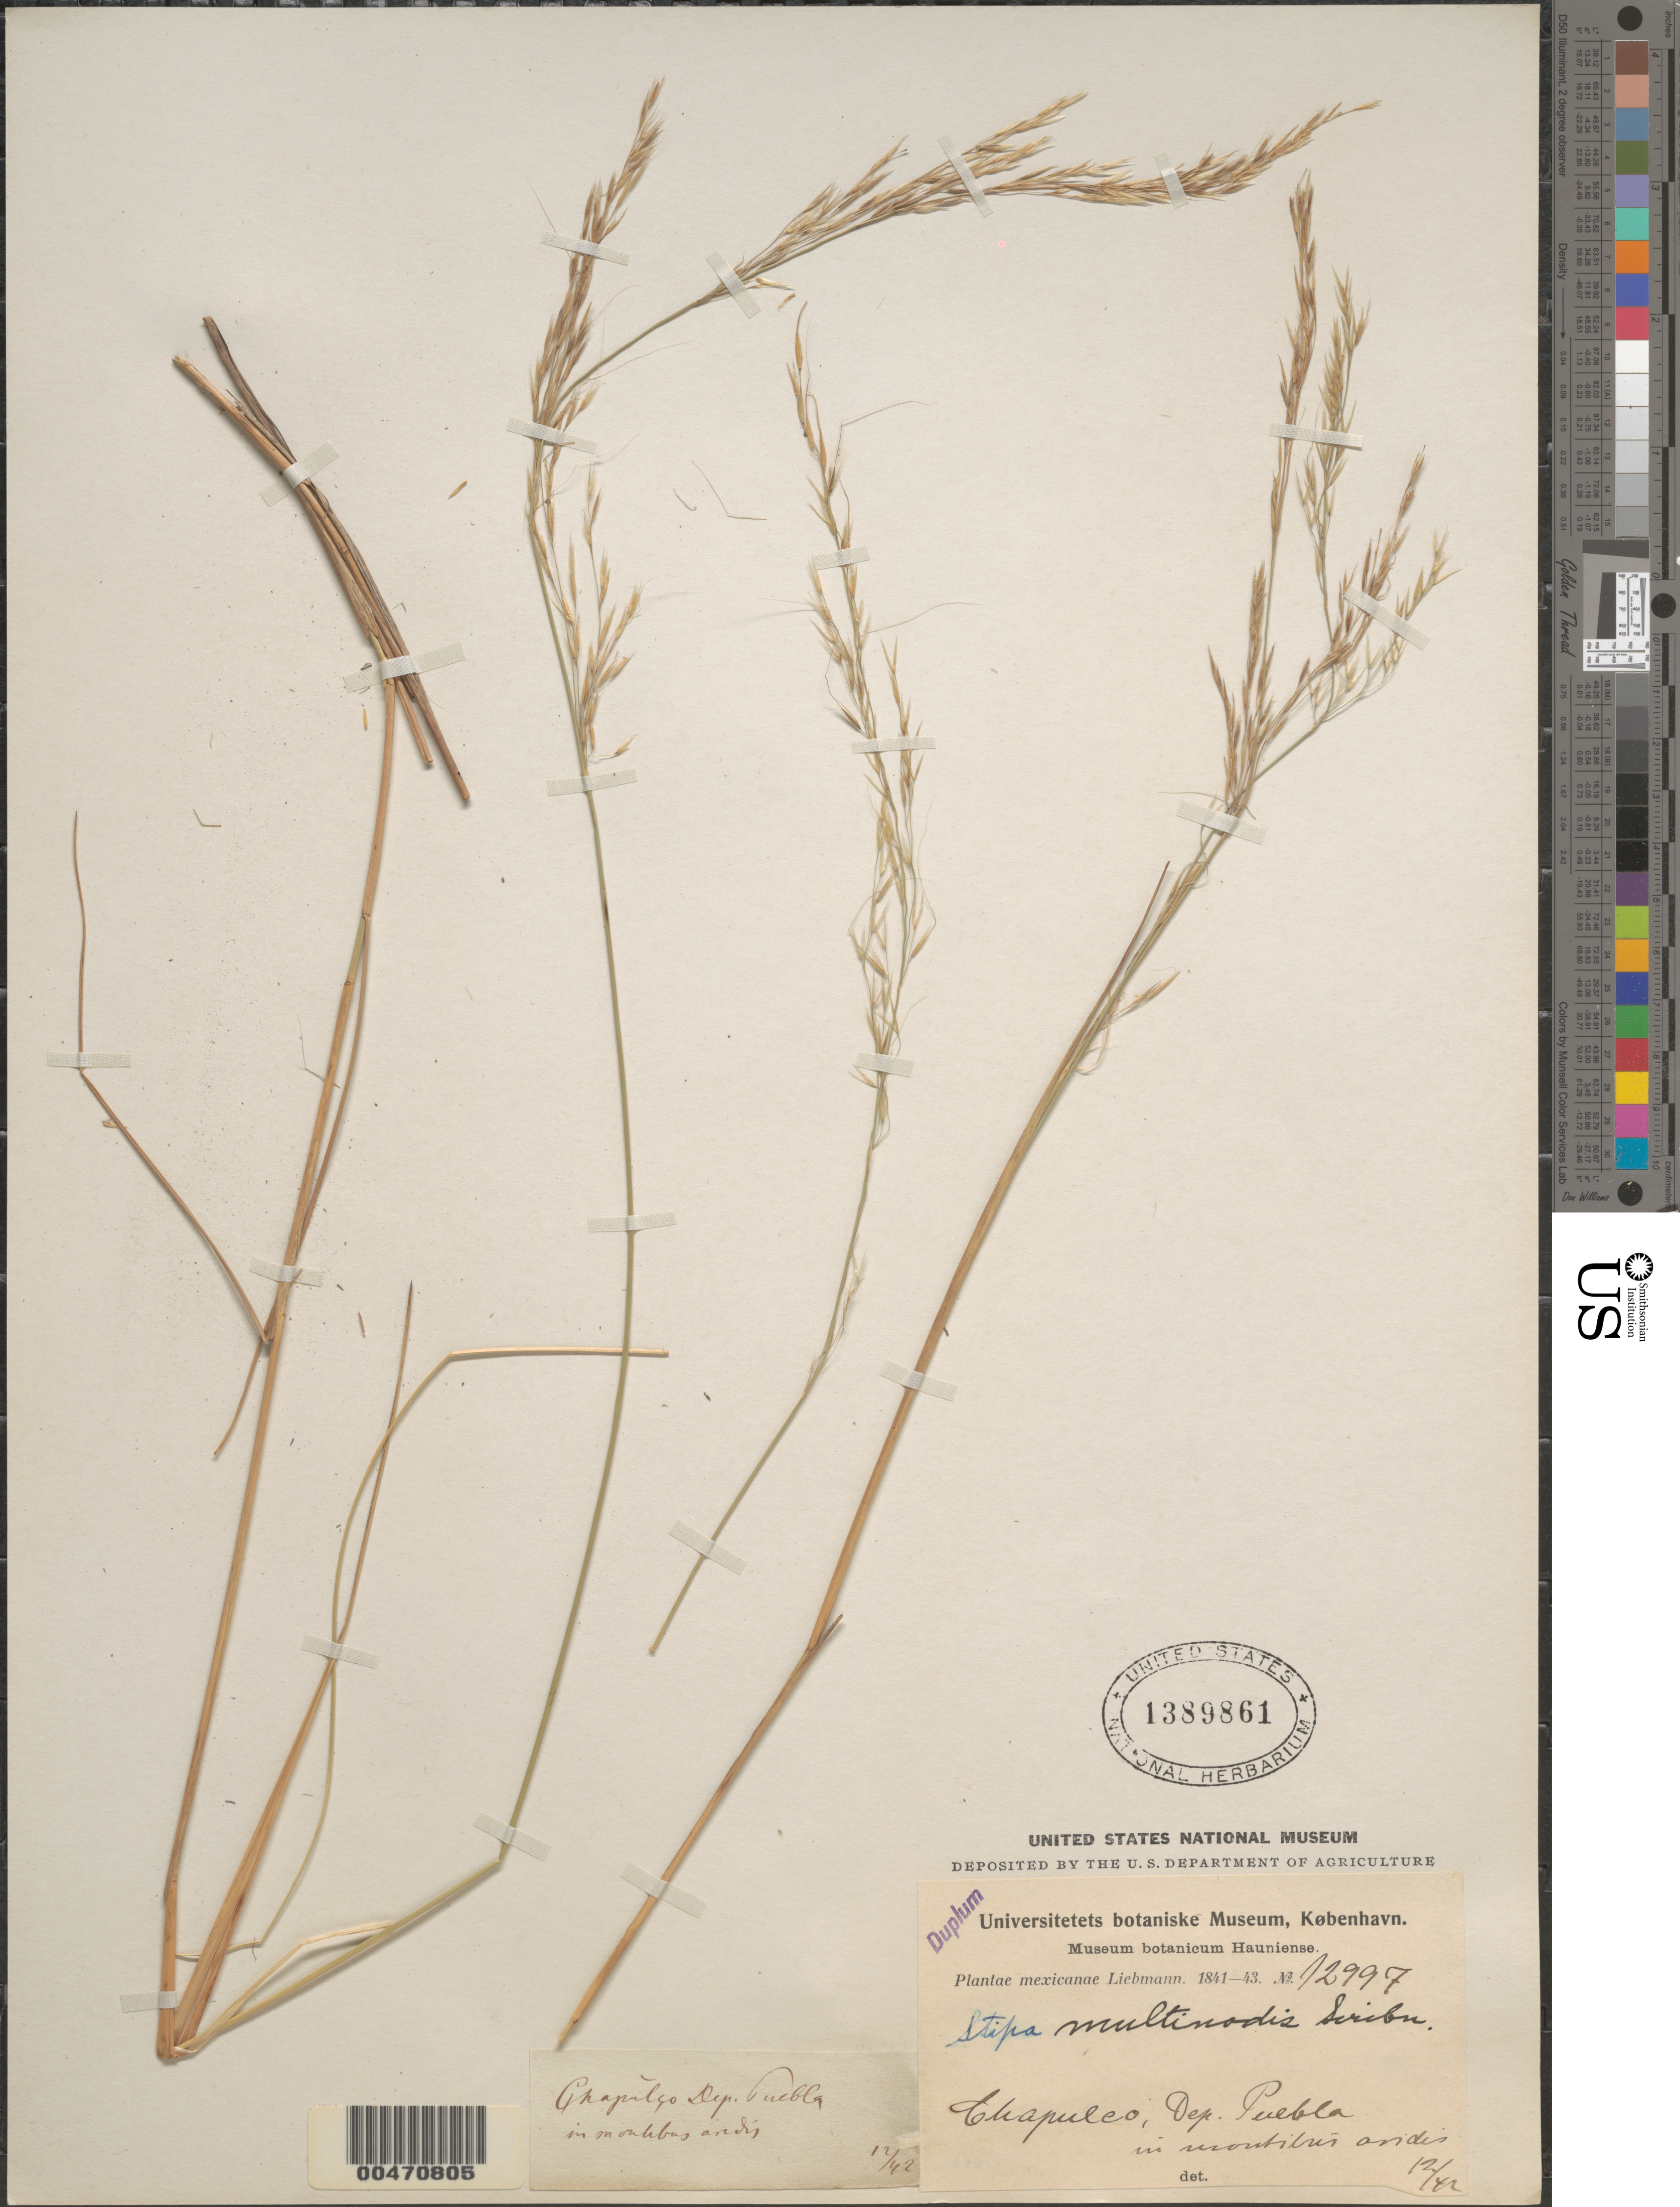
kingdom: Plantae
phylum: Tracheophyta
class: Liliopsida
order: Poales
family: Poaceae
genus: Stipa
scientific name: Stipa multinodis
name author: Scribn. ex W.J. Beal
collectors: F. M. Liebmann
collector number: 12997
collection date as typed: Dec 1842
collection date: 1842-12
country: Mexico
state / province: Puebla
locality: Chapulco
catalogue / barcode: US 1389861